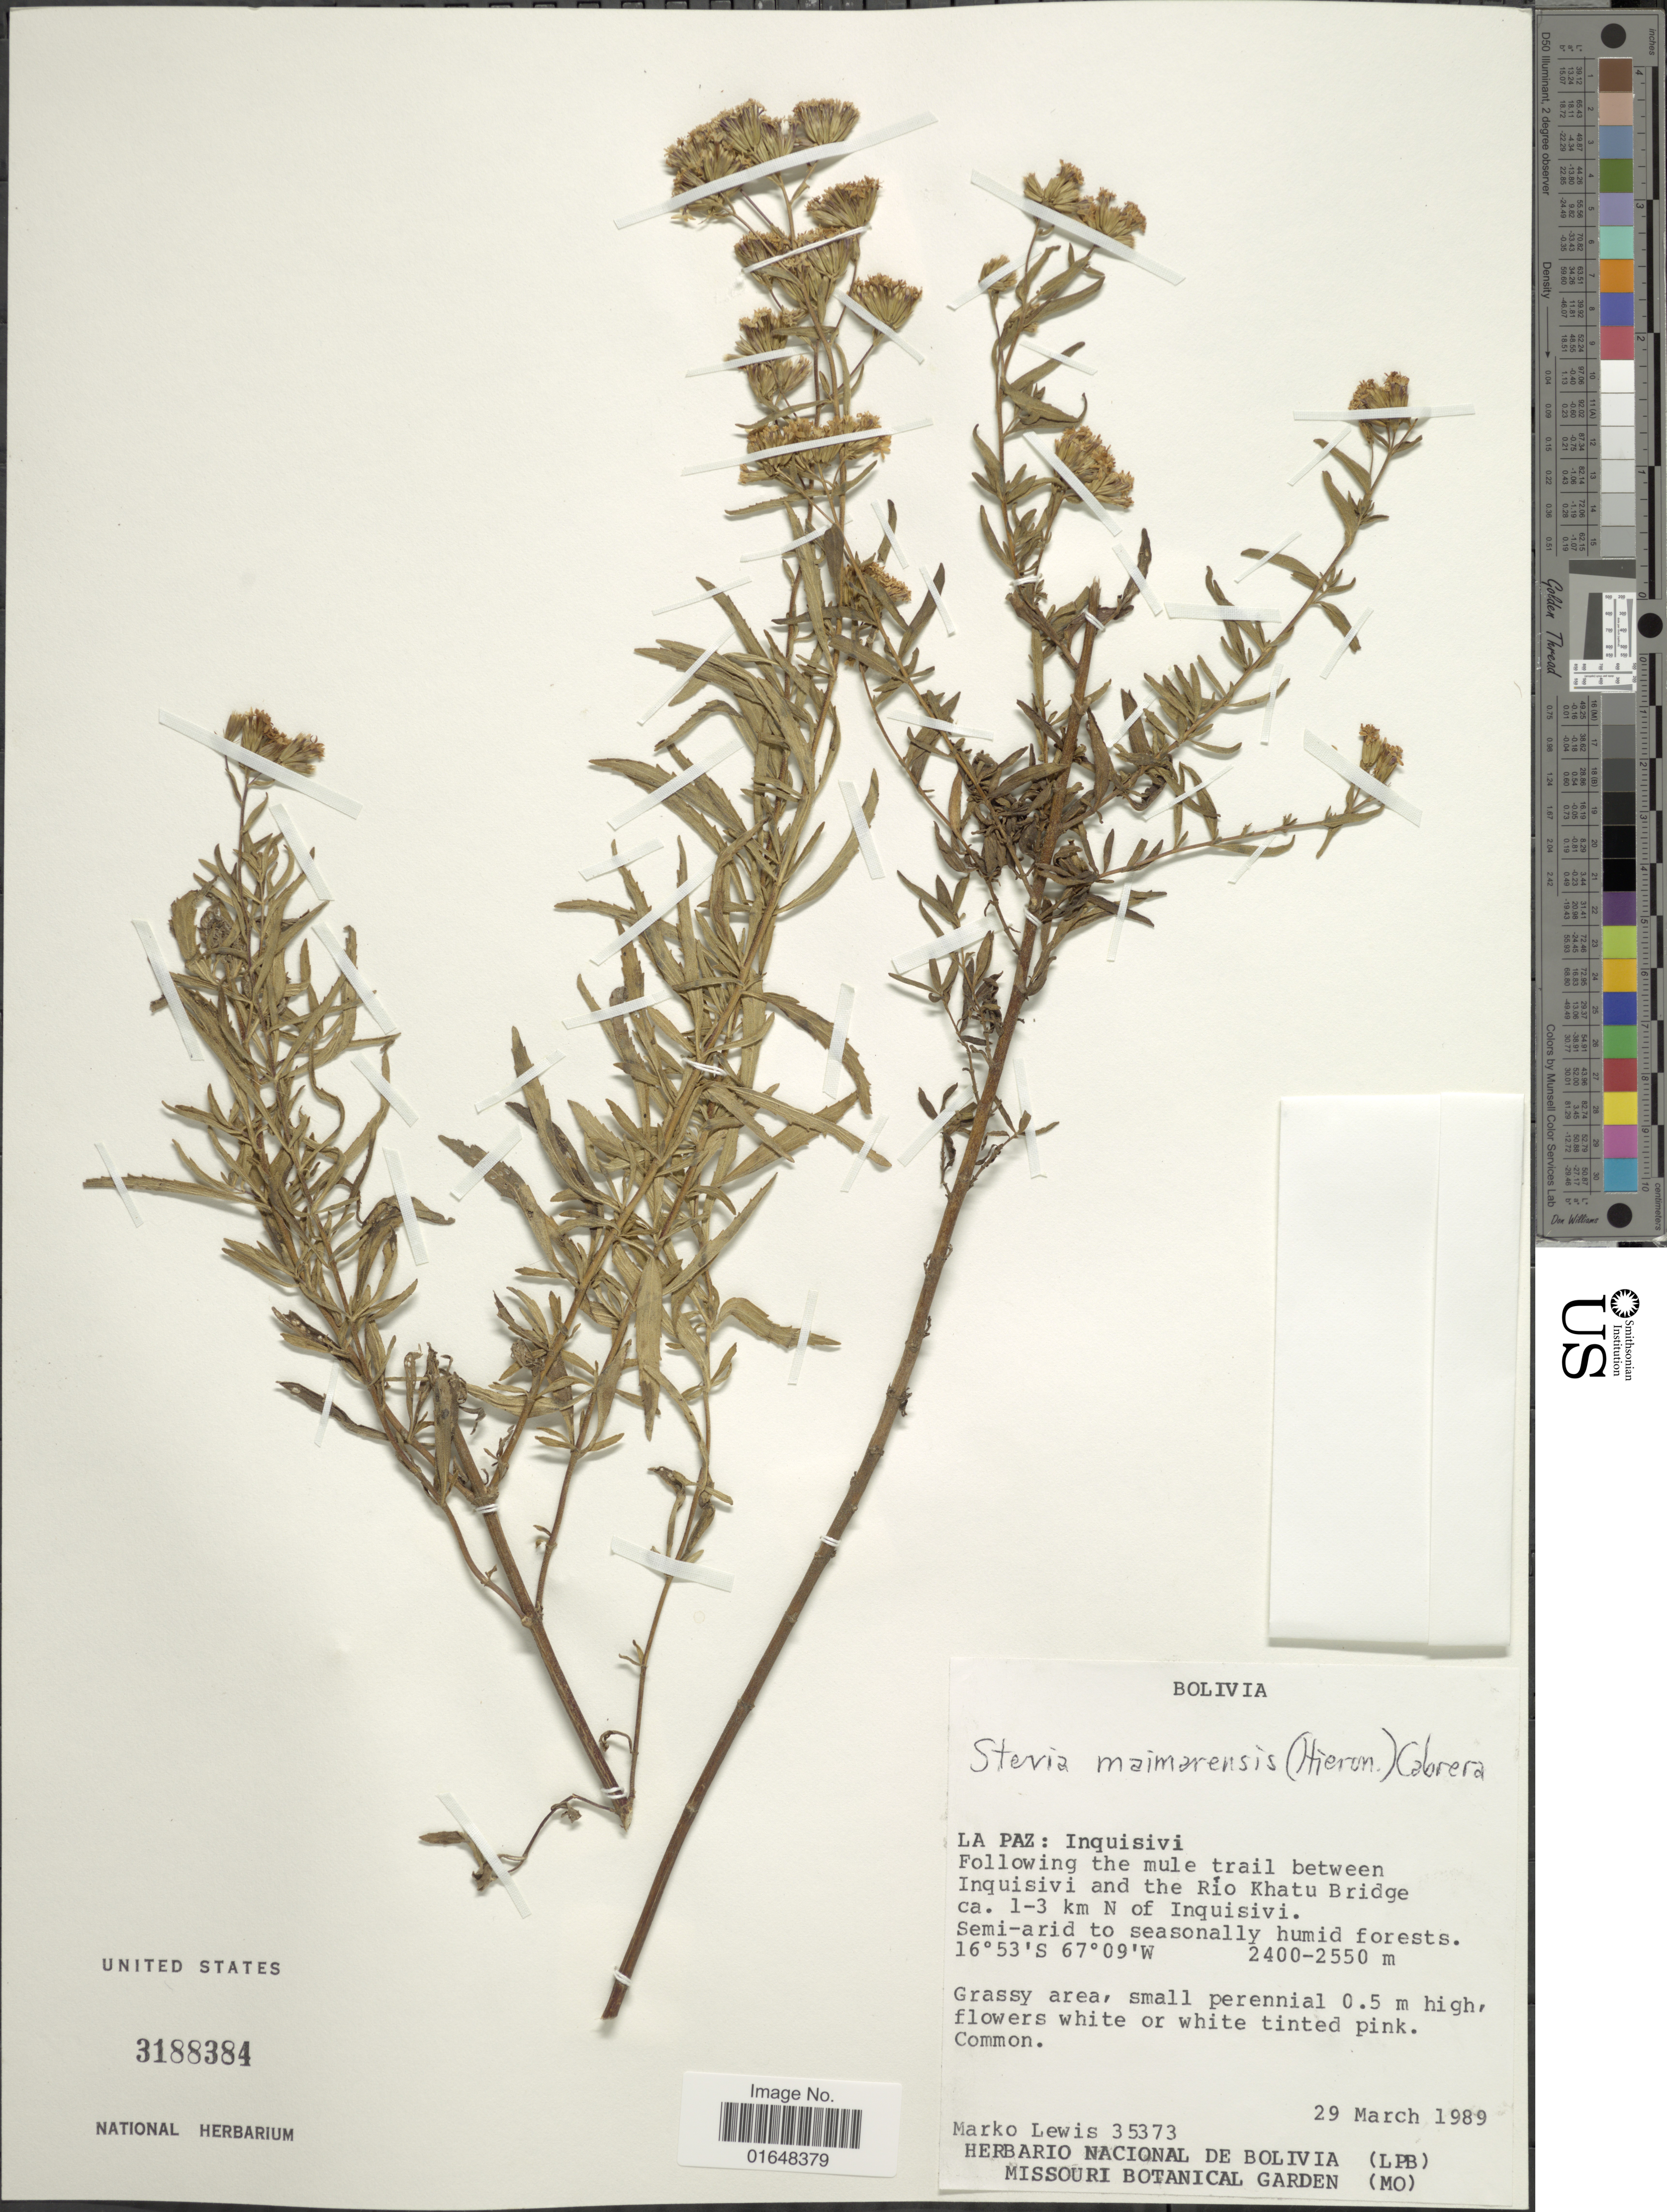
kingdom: Plantae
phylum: Tracheophyta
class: Magnoliopsida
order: Asterales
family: Asteraceae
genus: Stevia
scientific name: Stevia maimarensis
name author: (Hieron.) Cabrera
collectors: M. A. Lewis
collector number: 35373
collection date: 1989-03-29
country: Bolivia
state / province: La Paz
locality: La Paz: Inquisivi. Following the mule trail between Inquisivi and the Río Khatu Bridge ca. 1-3 km N of Inquisivi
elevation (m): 2400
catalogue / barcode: US 3188384